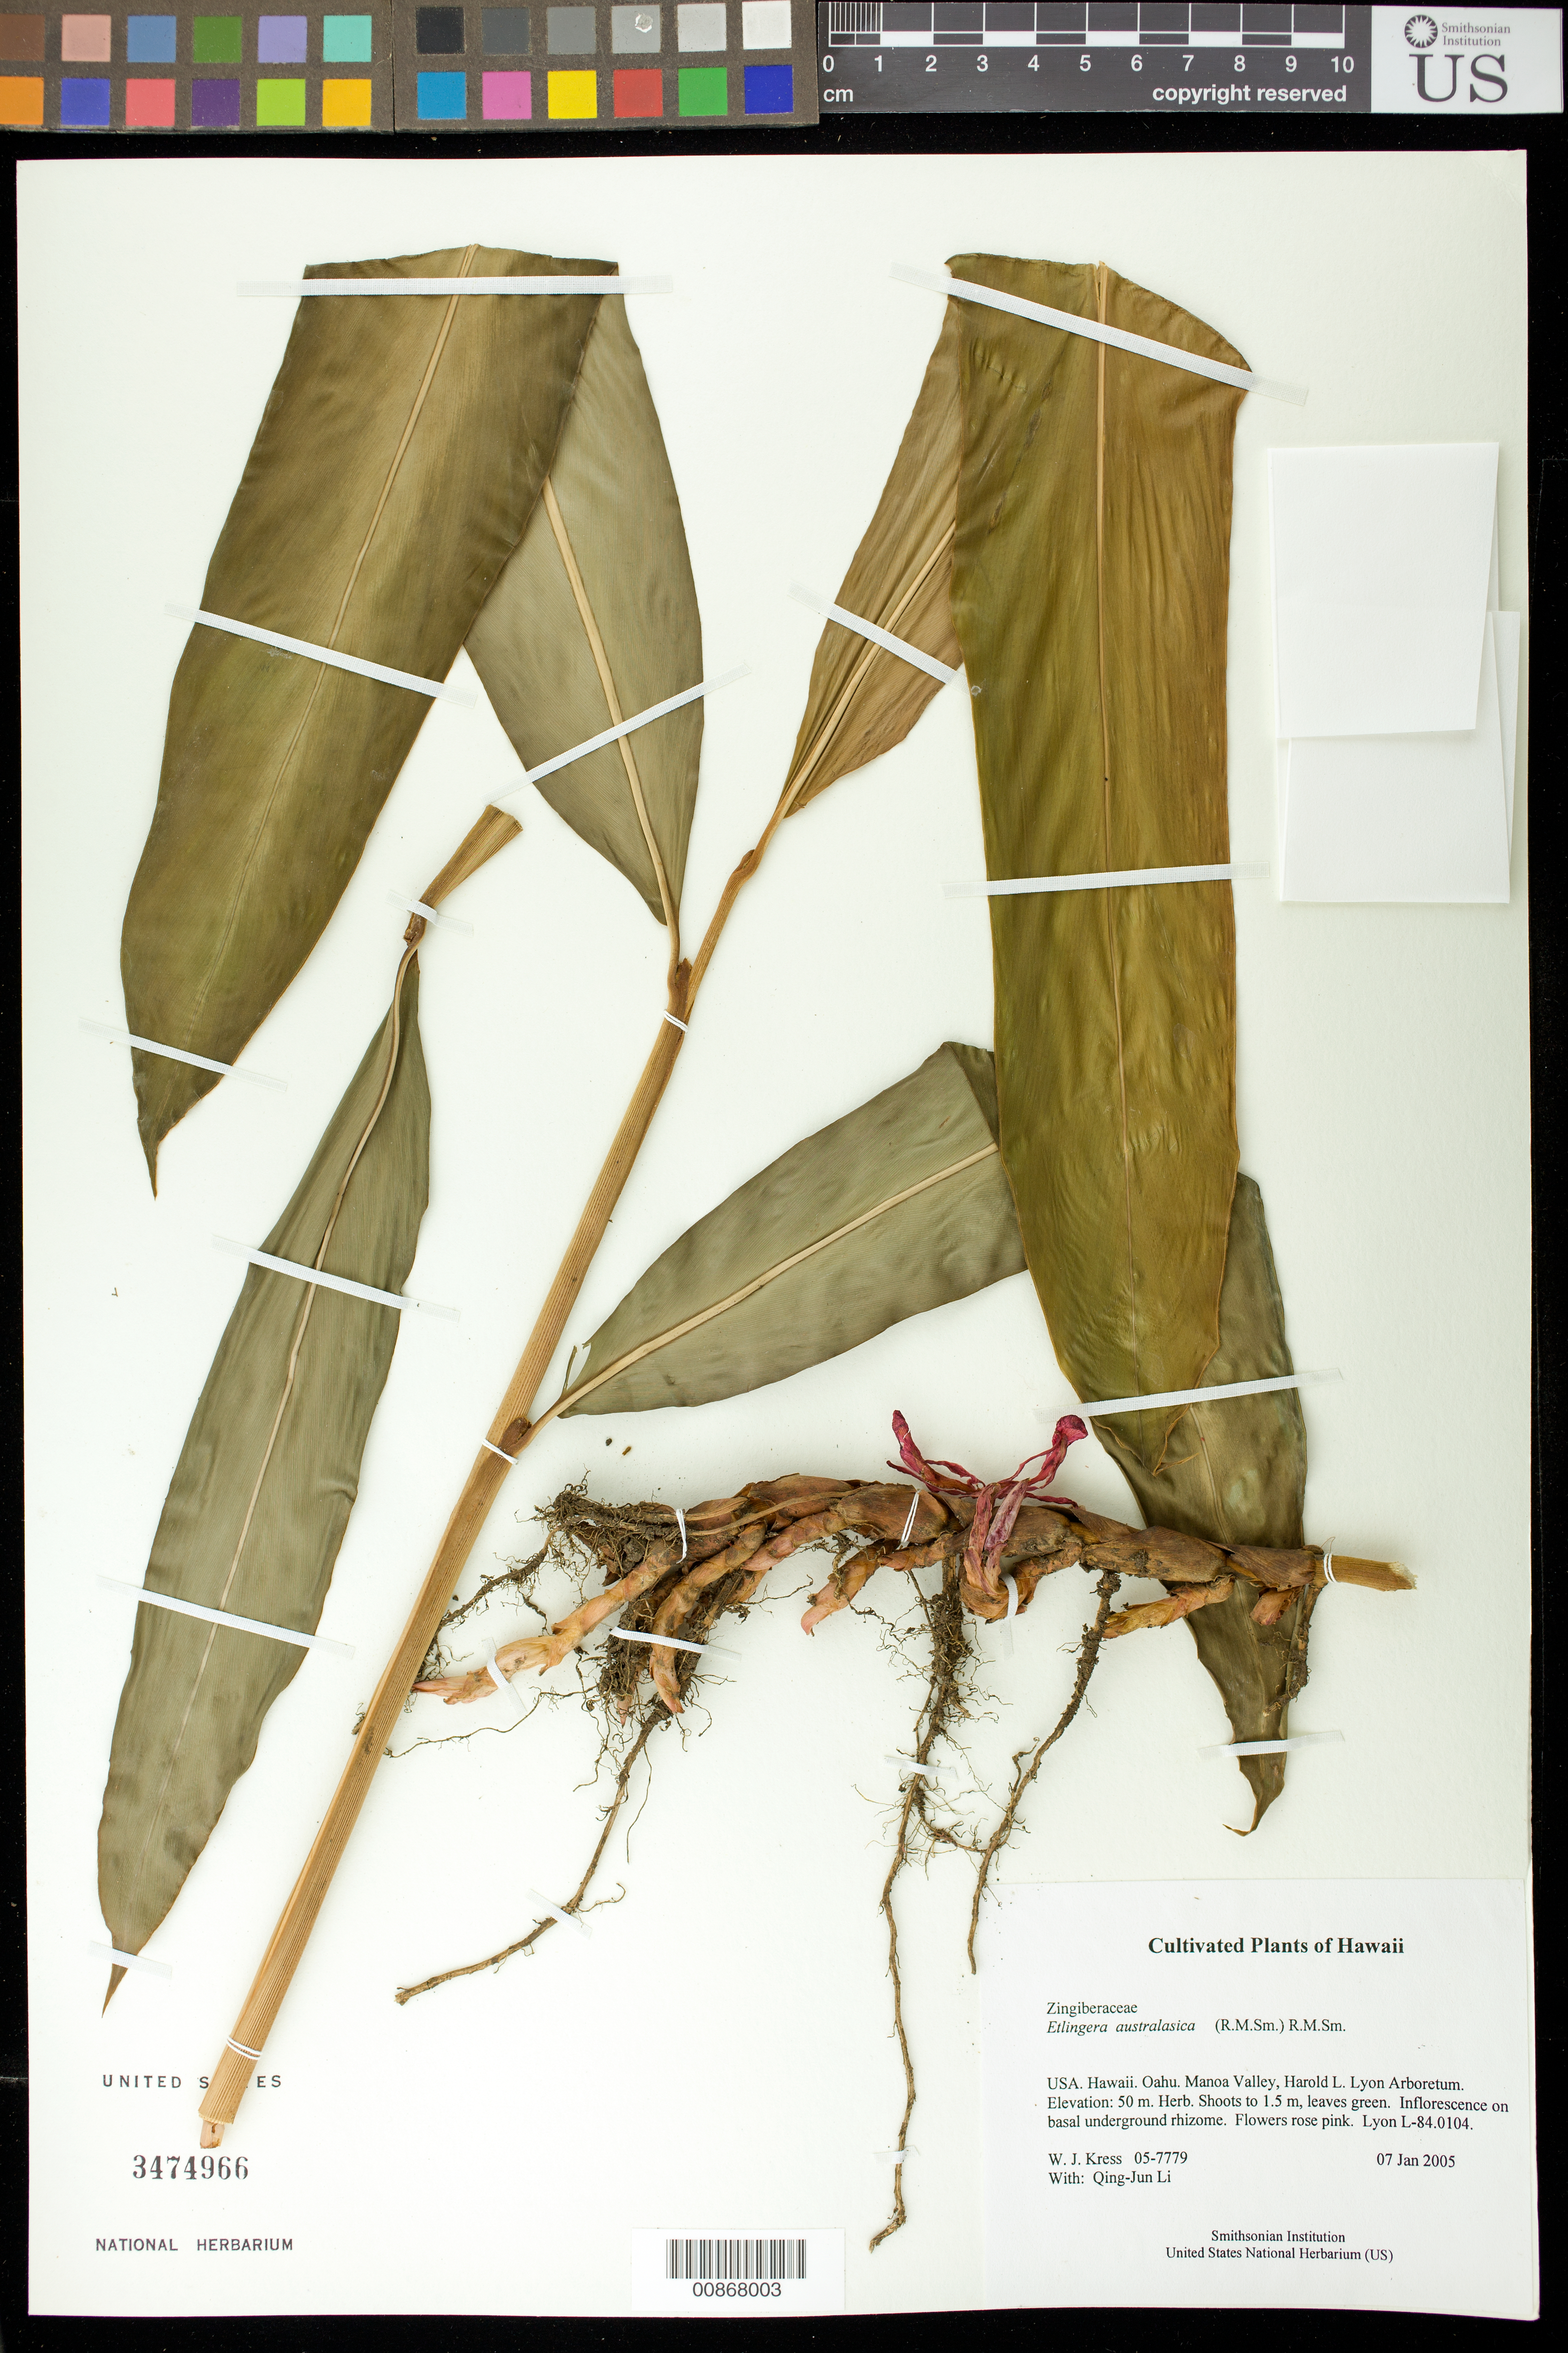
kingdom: Plantae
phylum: Tracheophyta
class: Liliopsida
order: Zingiberales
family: Zingiberaceae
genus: Etlingera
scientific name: Etlingera australasica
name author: (R.M. Sm.) R.M. Sm.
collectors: W. J. Kress & Q. J. Li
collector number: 05-7779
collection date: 2005-01-07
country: United States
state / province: Hawaii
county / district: Honolulu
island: Oahu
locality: Manoa Valley, Harold L. Lyon Arboretum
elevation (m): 50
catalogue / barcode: US 3474966